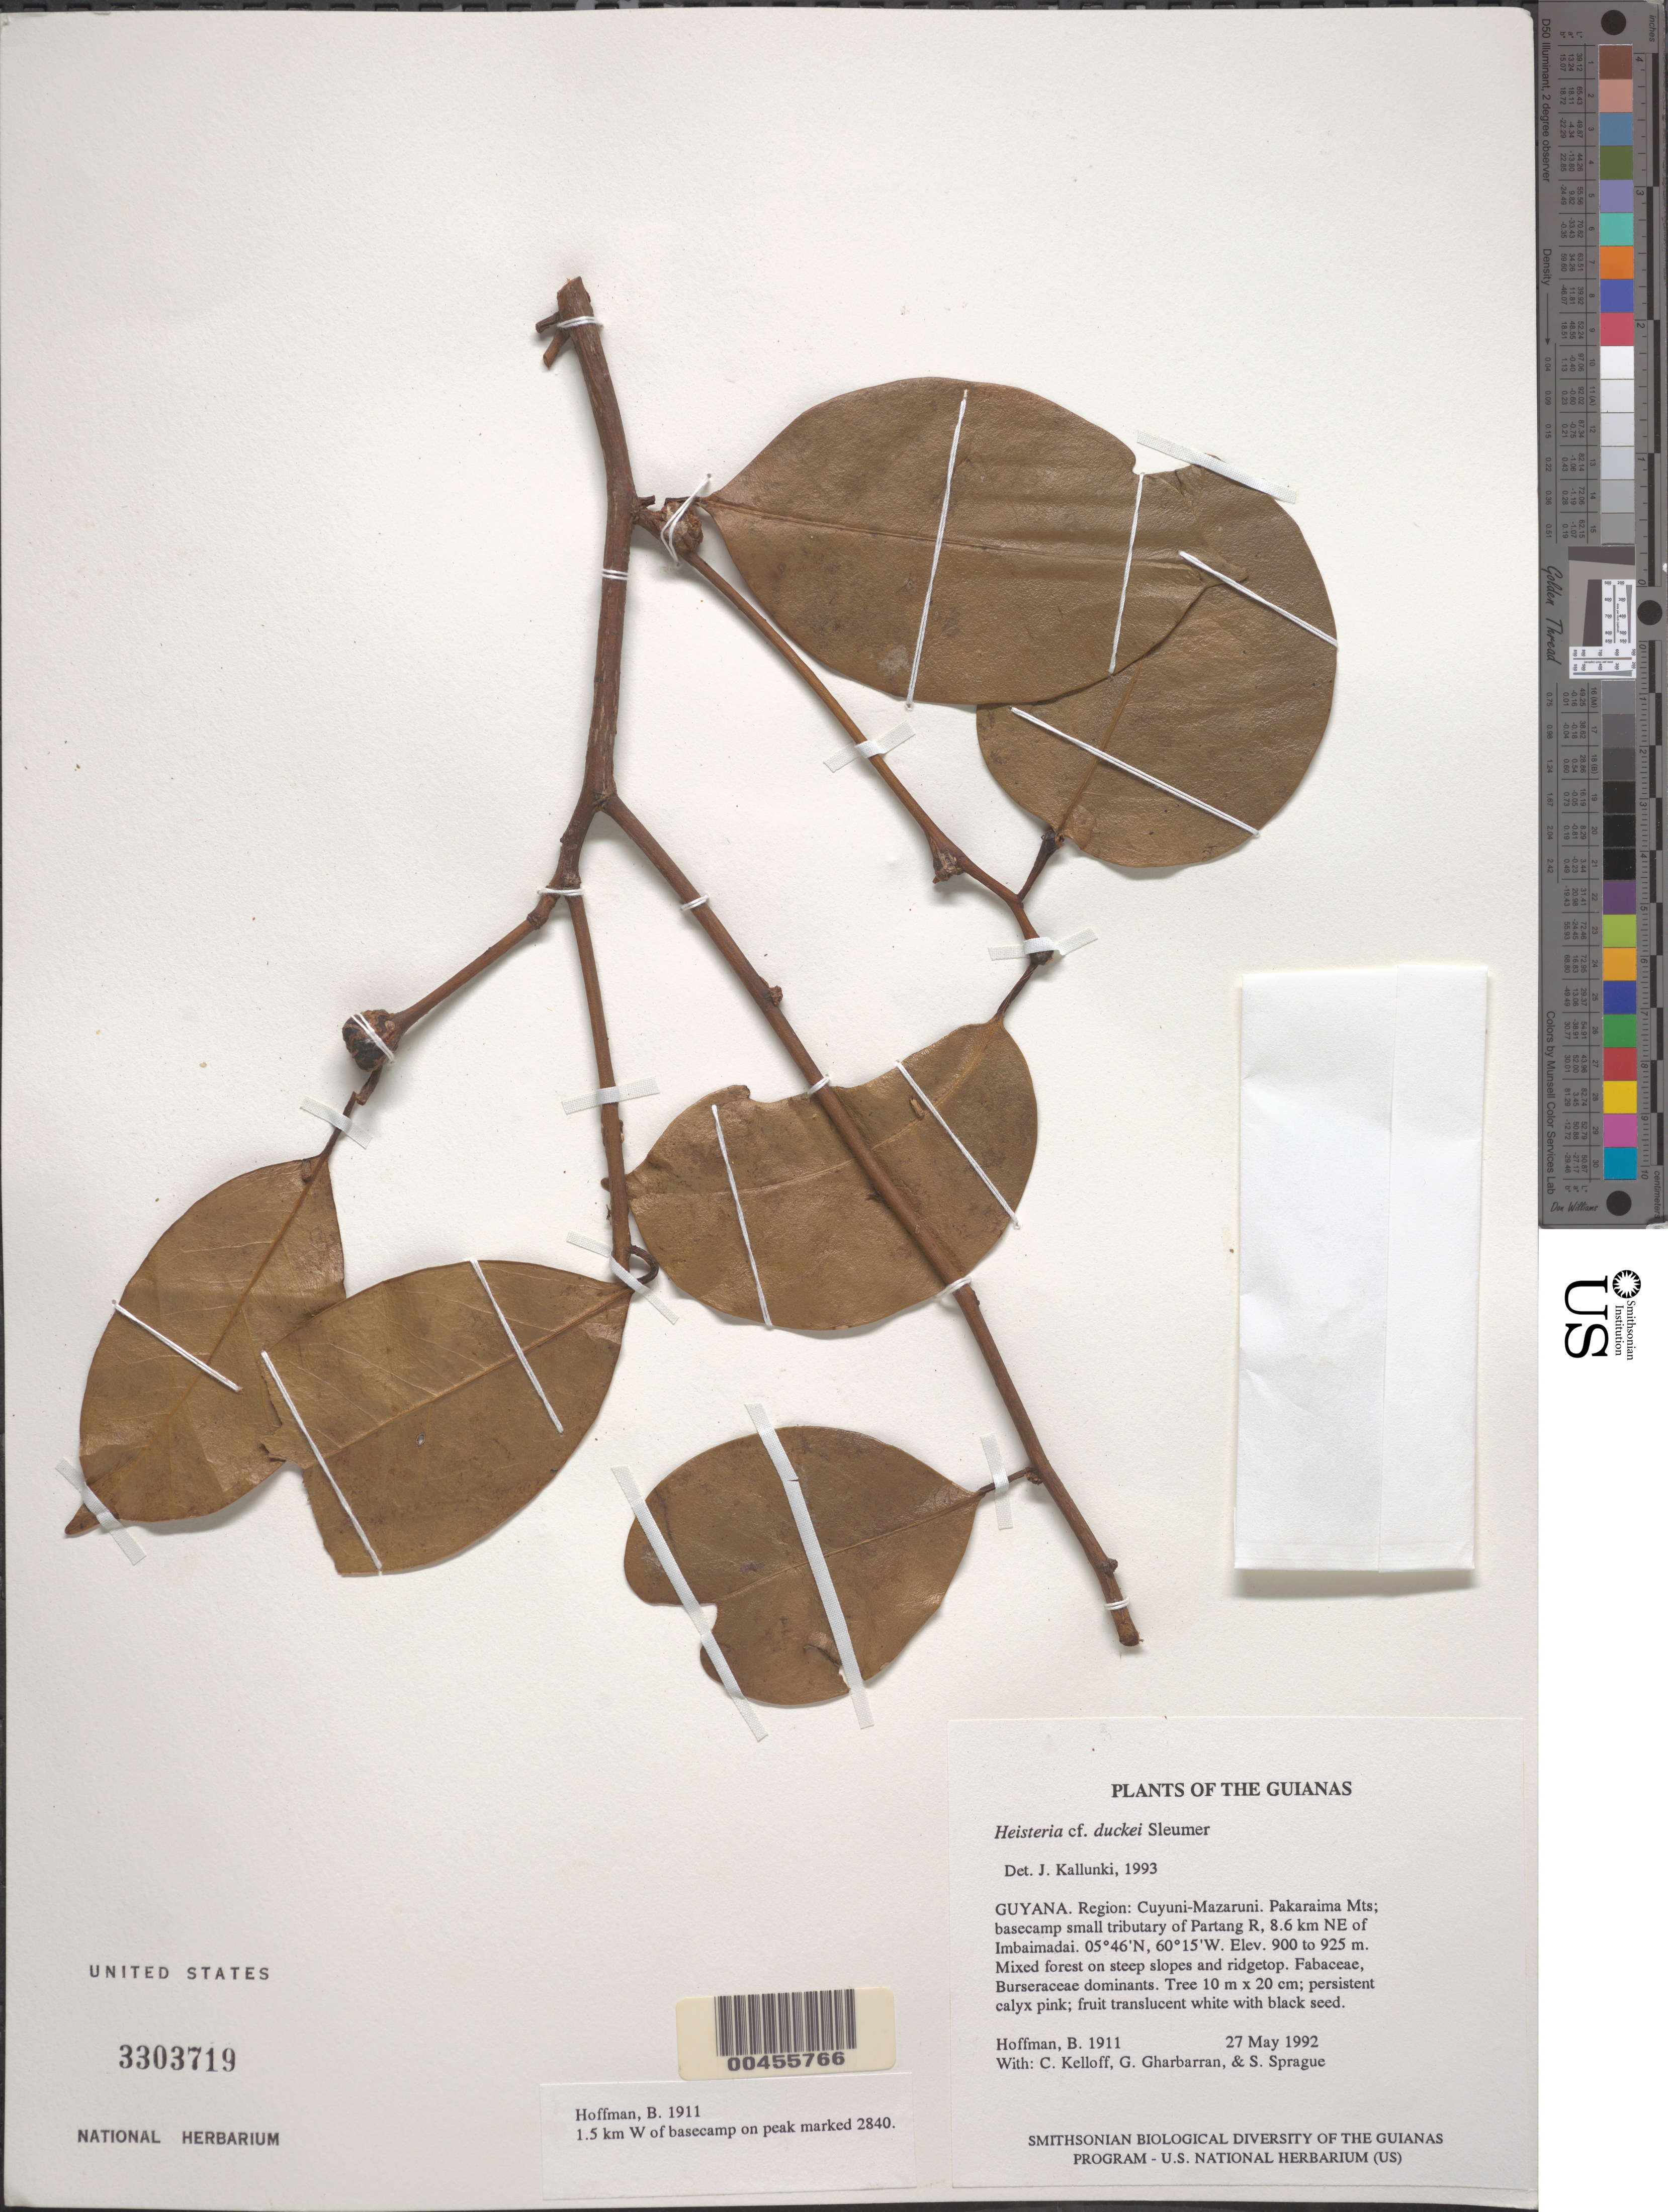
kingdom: Plantae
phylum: Tracheophyta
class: Magnoliopsida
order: Santalales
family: Erythropalaceae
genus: Heisteria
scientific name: Heisteria duckei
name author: Sleumer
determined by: Kallunki, Jacquelyn A.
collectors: B. Hoffman, C. L. Kelloff, G. Gharbarran & S. Sprague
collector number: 1911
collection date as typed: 27 May 1992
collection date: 1992-05-27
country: Guyana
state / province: Cuyuni-Mazaruni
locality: Pakaraima Mts; basecamp on small tributary of Partang River, 8.6 km NE of Imbaimadai, 2 km W of basecamp on peak marked 2840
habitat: Mixed forest on steep slopes and ridgetop. Fabaceae, Burseraceae dominants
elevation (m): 900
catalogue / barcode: US 3303719